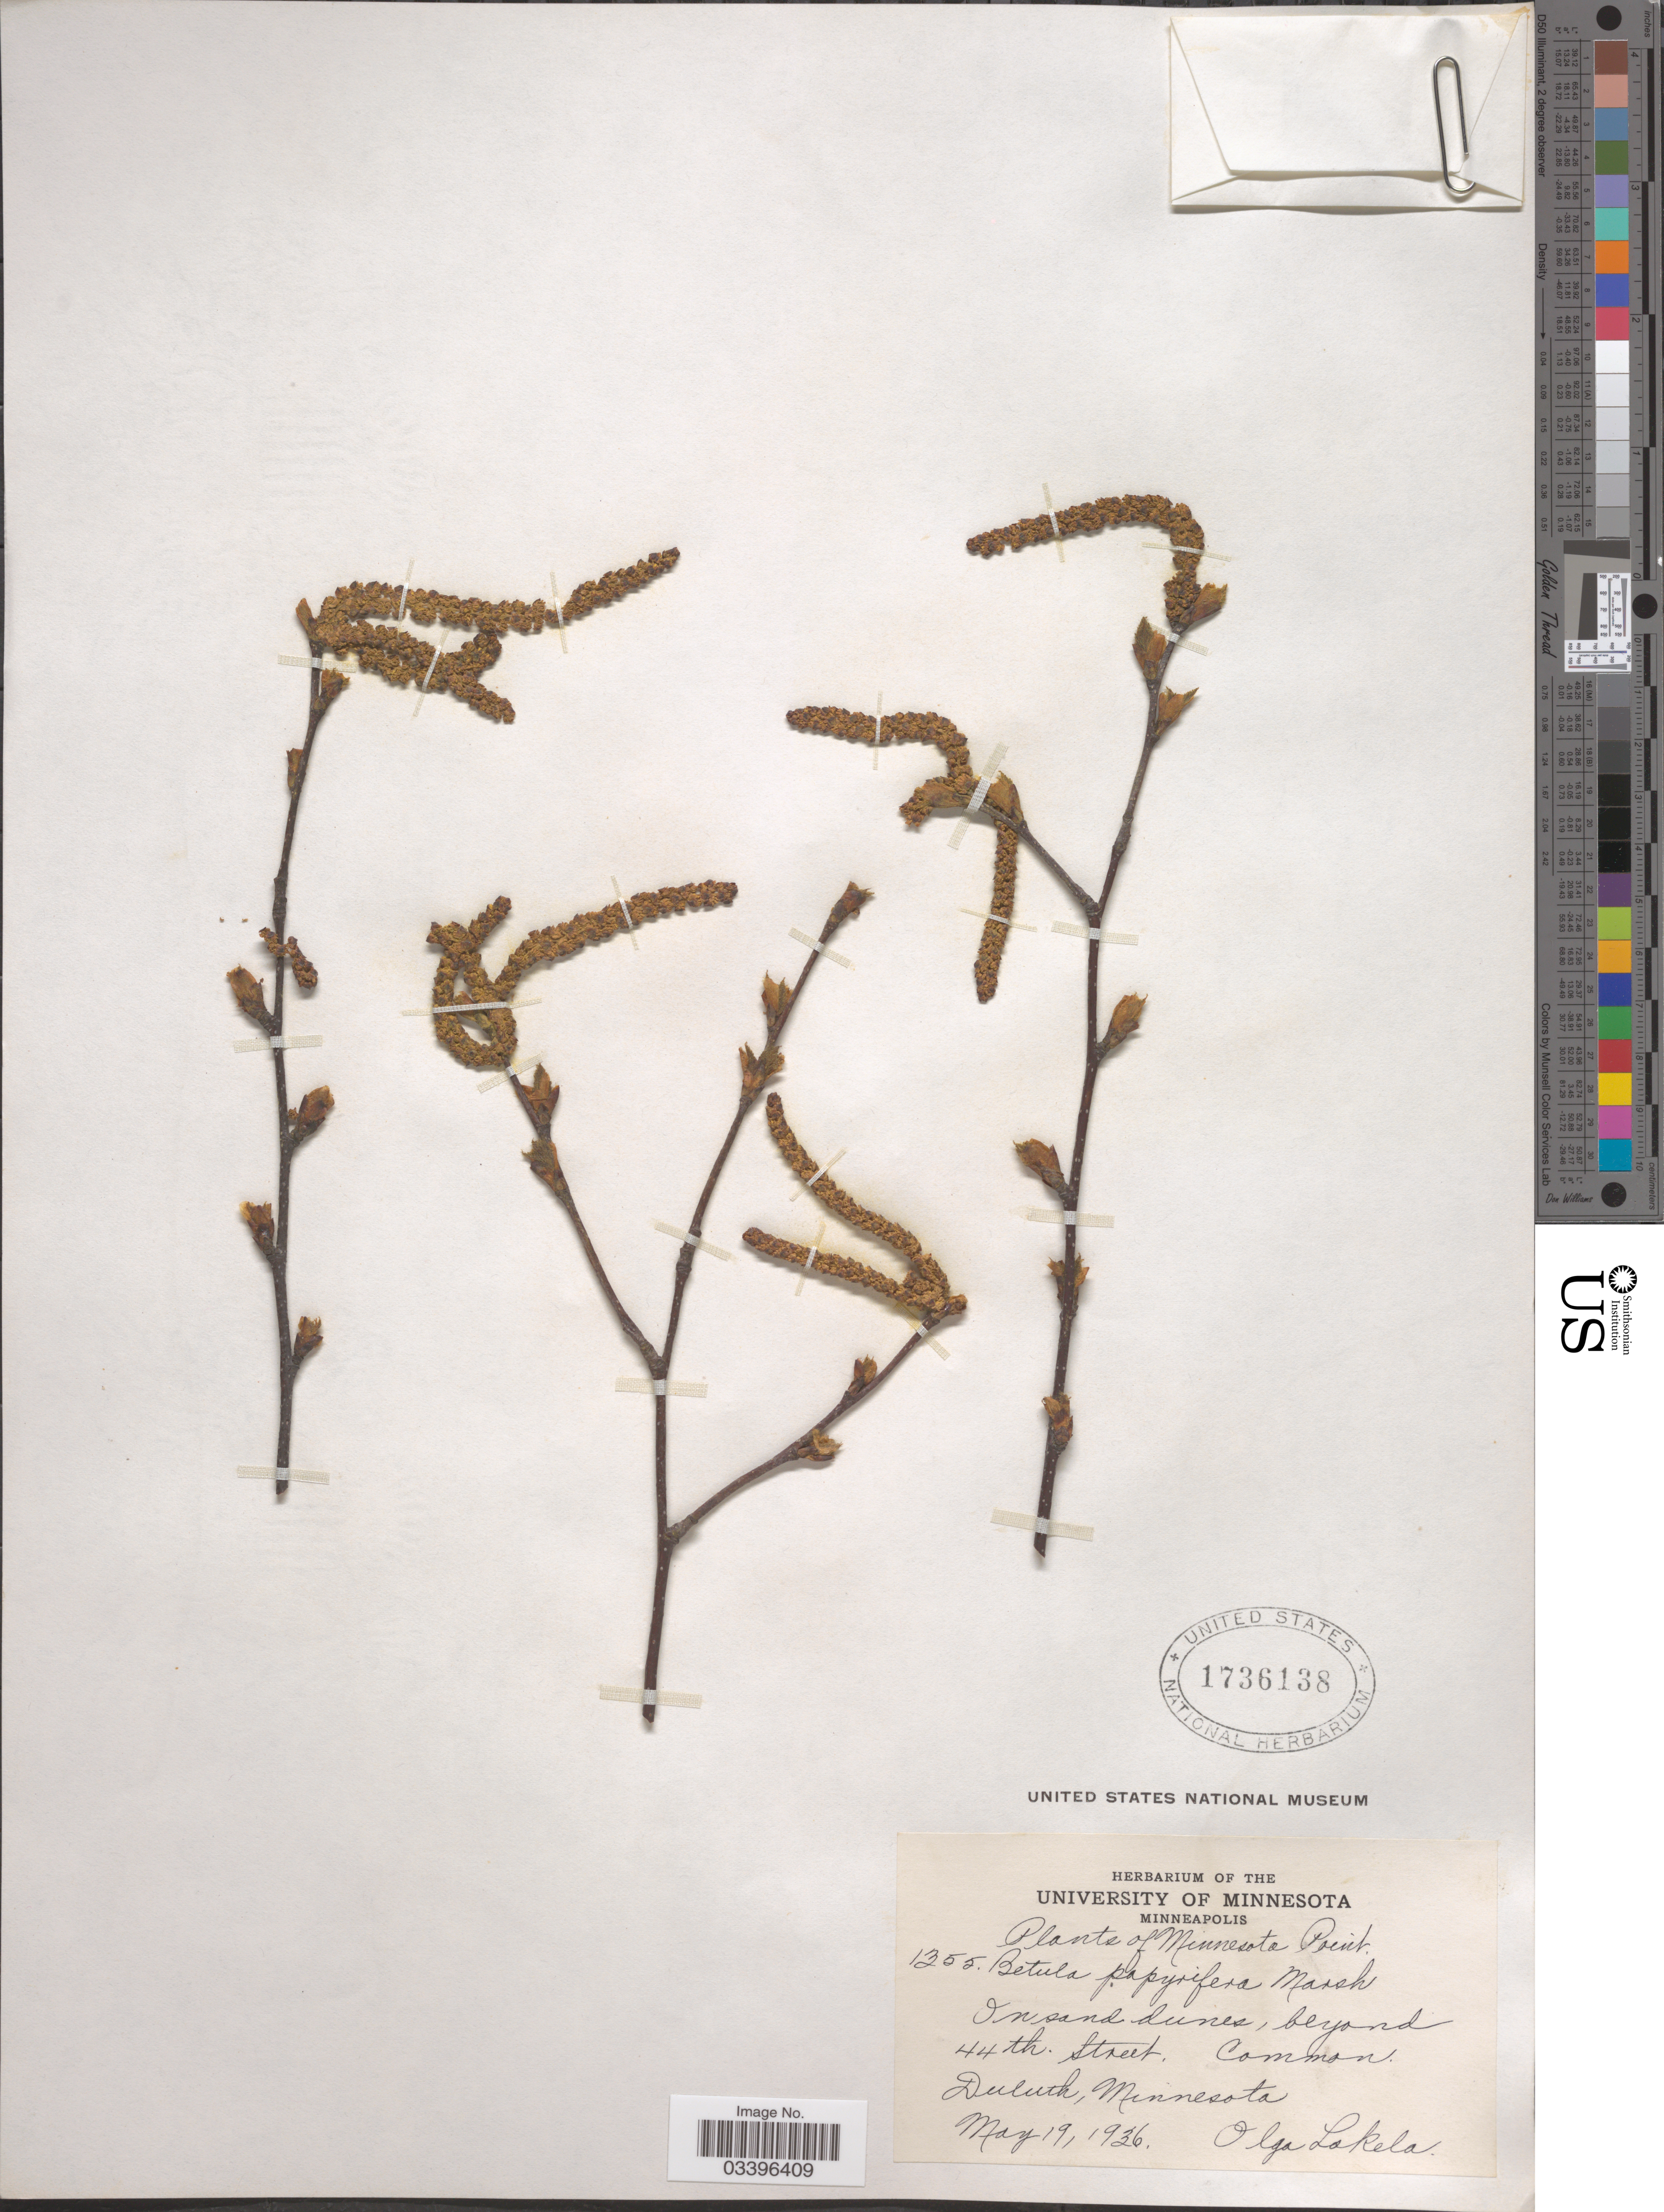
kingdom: Plantae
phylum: Tracheophyta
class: Magnoliopsida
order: Fagales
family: Betulaceae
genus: Betula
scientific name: Betula papyrifera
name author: Marshall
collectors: O. K. Lakela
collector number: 1355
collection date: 1936-05-19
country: United States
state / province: Minnesota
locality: Minnesota Point. Beyond 44th. Street. Duluth.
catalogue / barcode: US 1736138